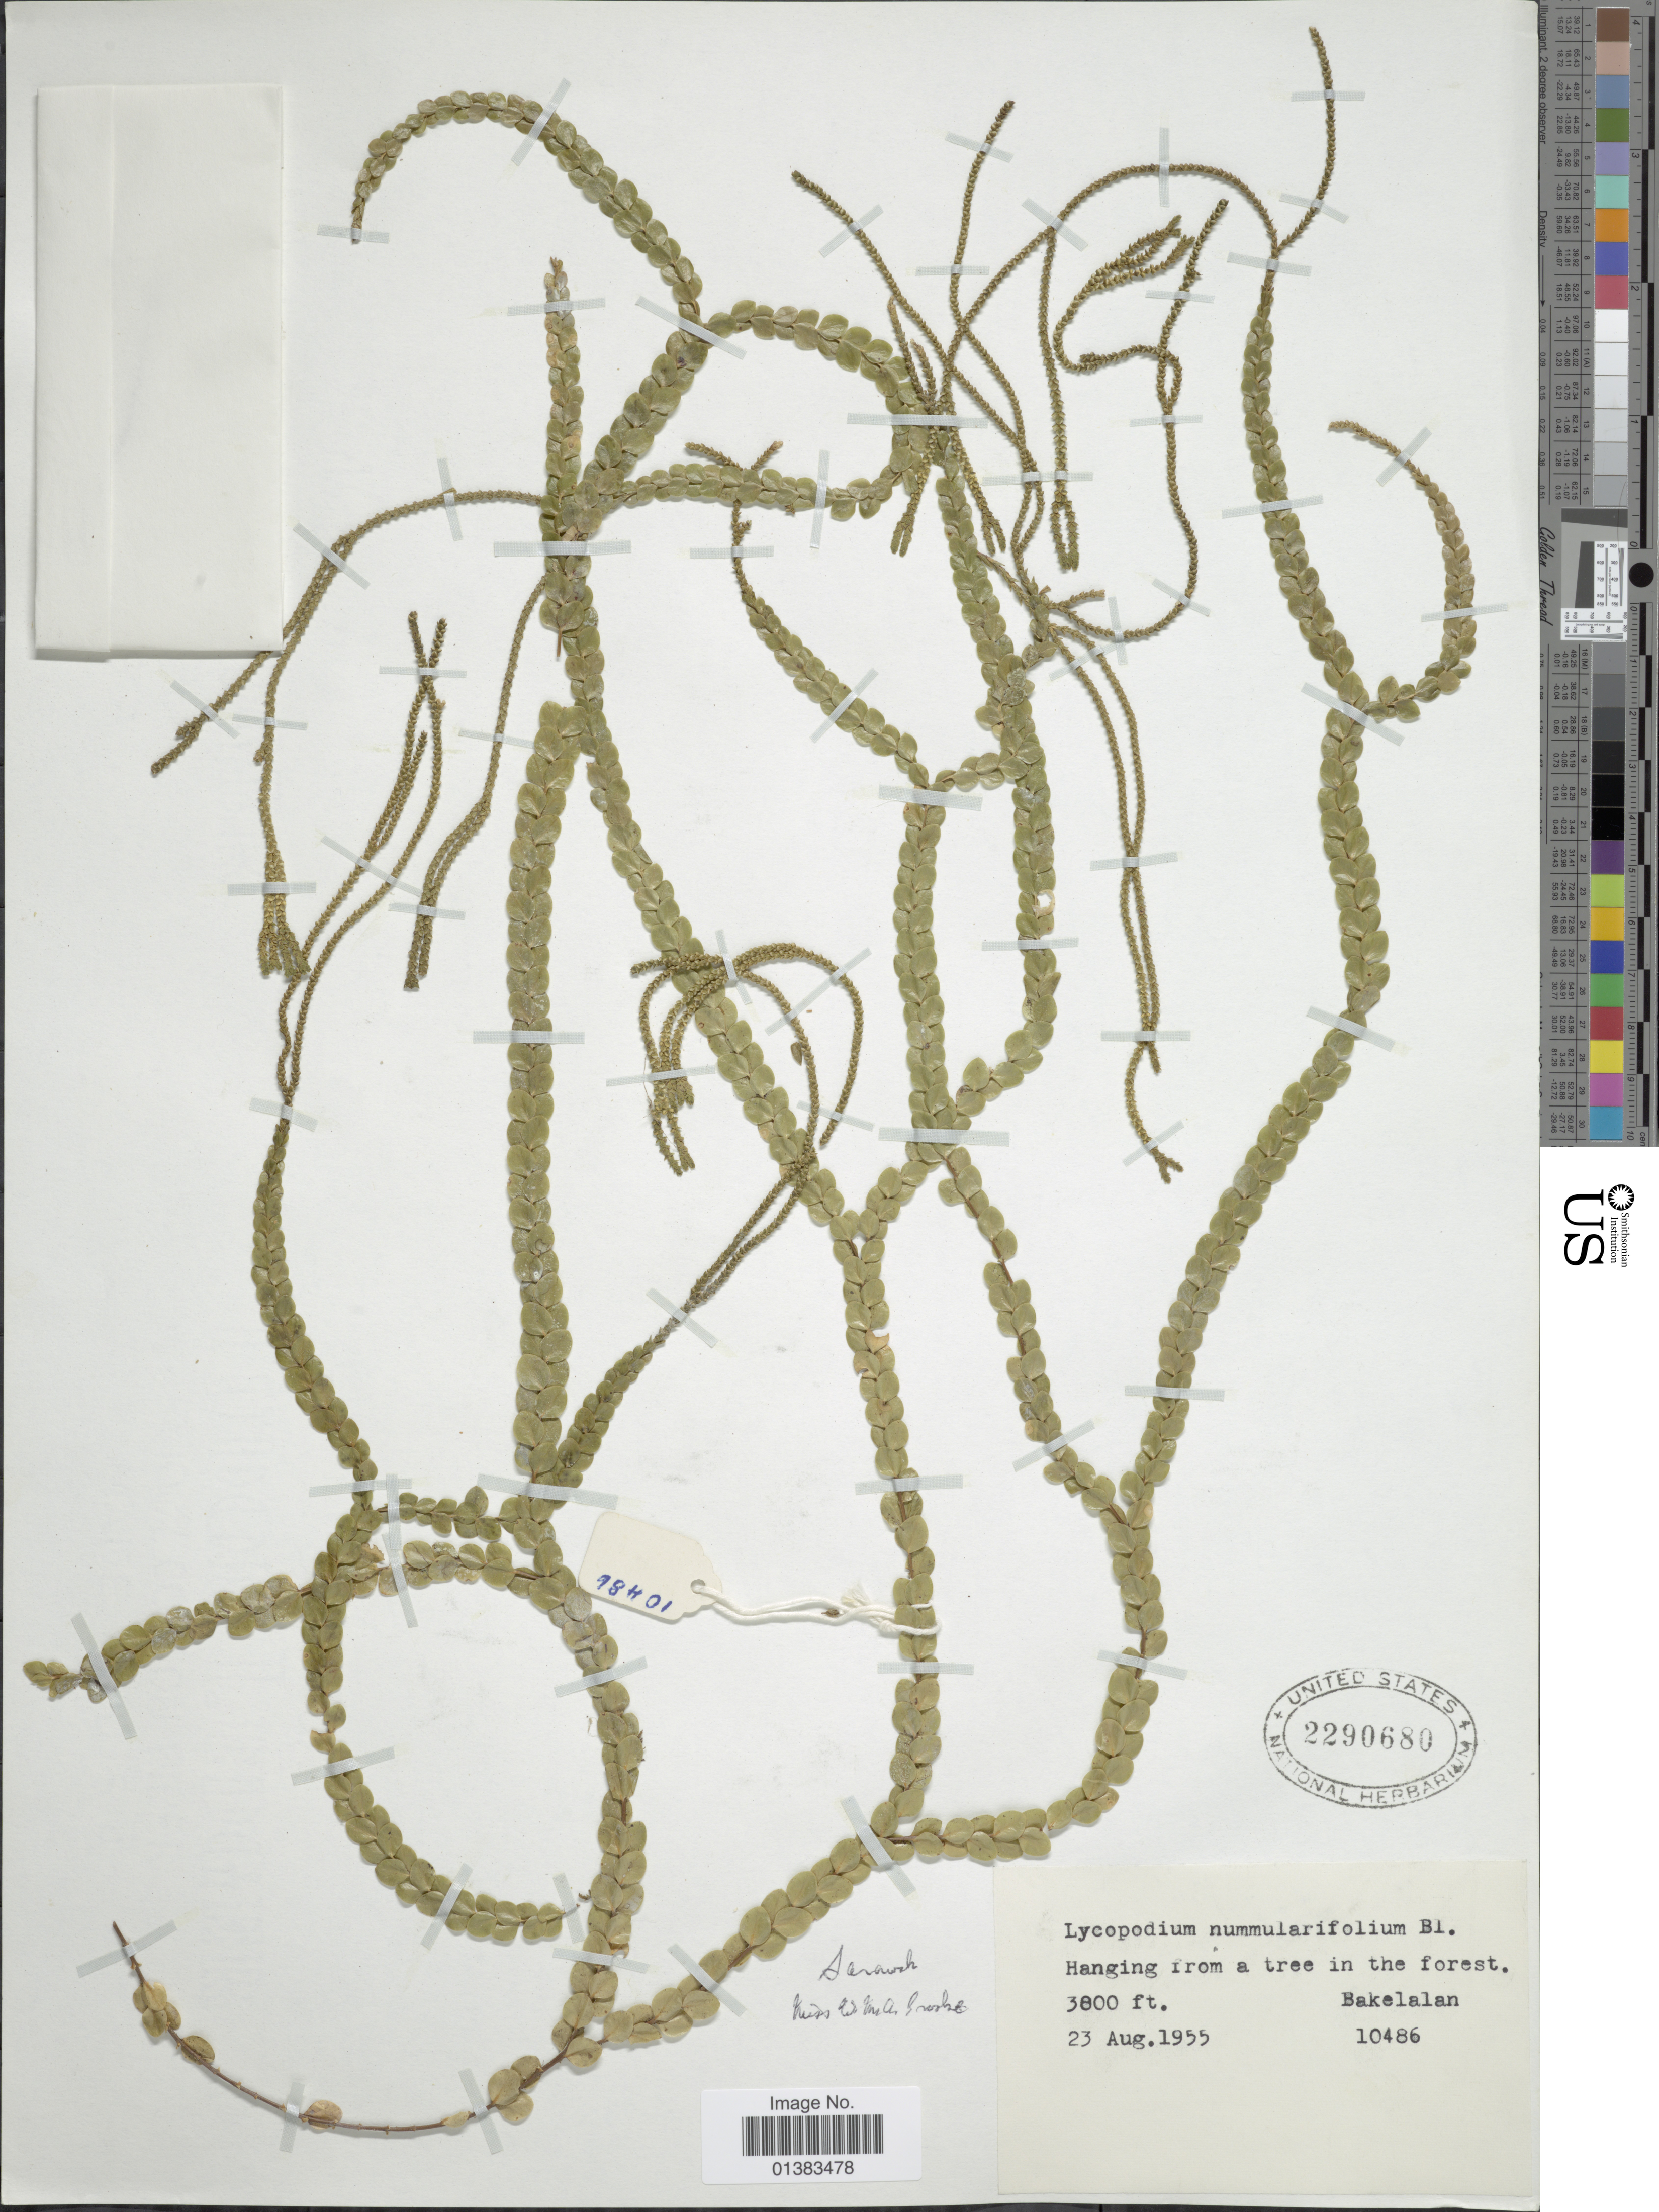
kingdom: Plantae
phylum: Tracheophyta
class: Lycopodiopsida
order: Lycopodiales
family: Lycopodiaceae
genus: Phlegmariurus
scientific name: Phlegmariurus nummulariifolius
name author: (Blume) Ching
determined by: Field, A. R.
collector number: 10486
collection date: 1955-08-23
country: Malaysia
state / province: Sarawak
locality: Bakelalan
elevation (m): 914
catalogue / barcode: US 2290680